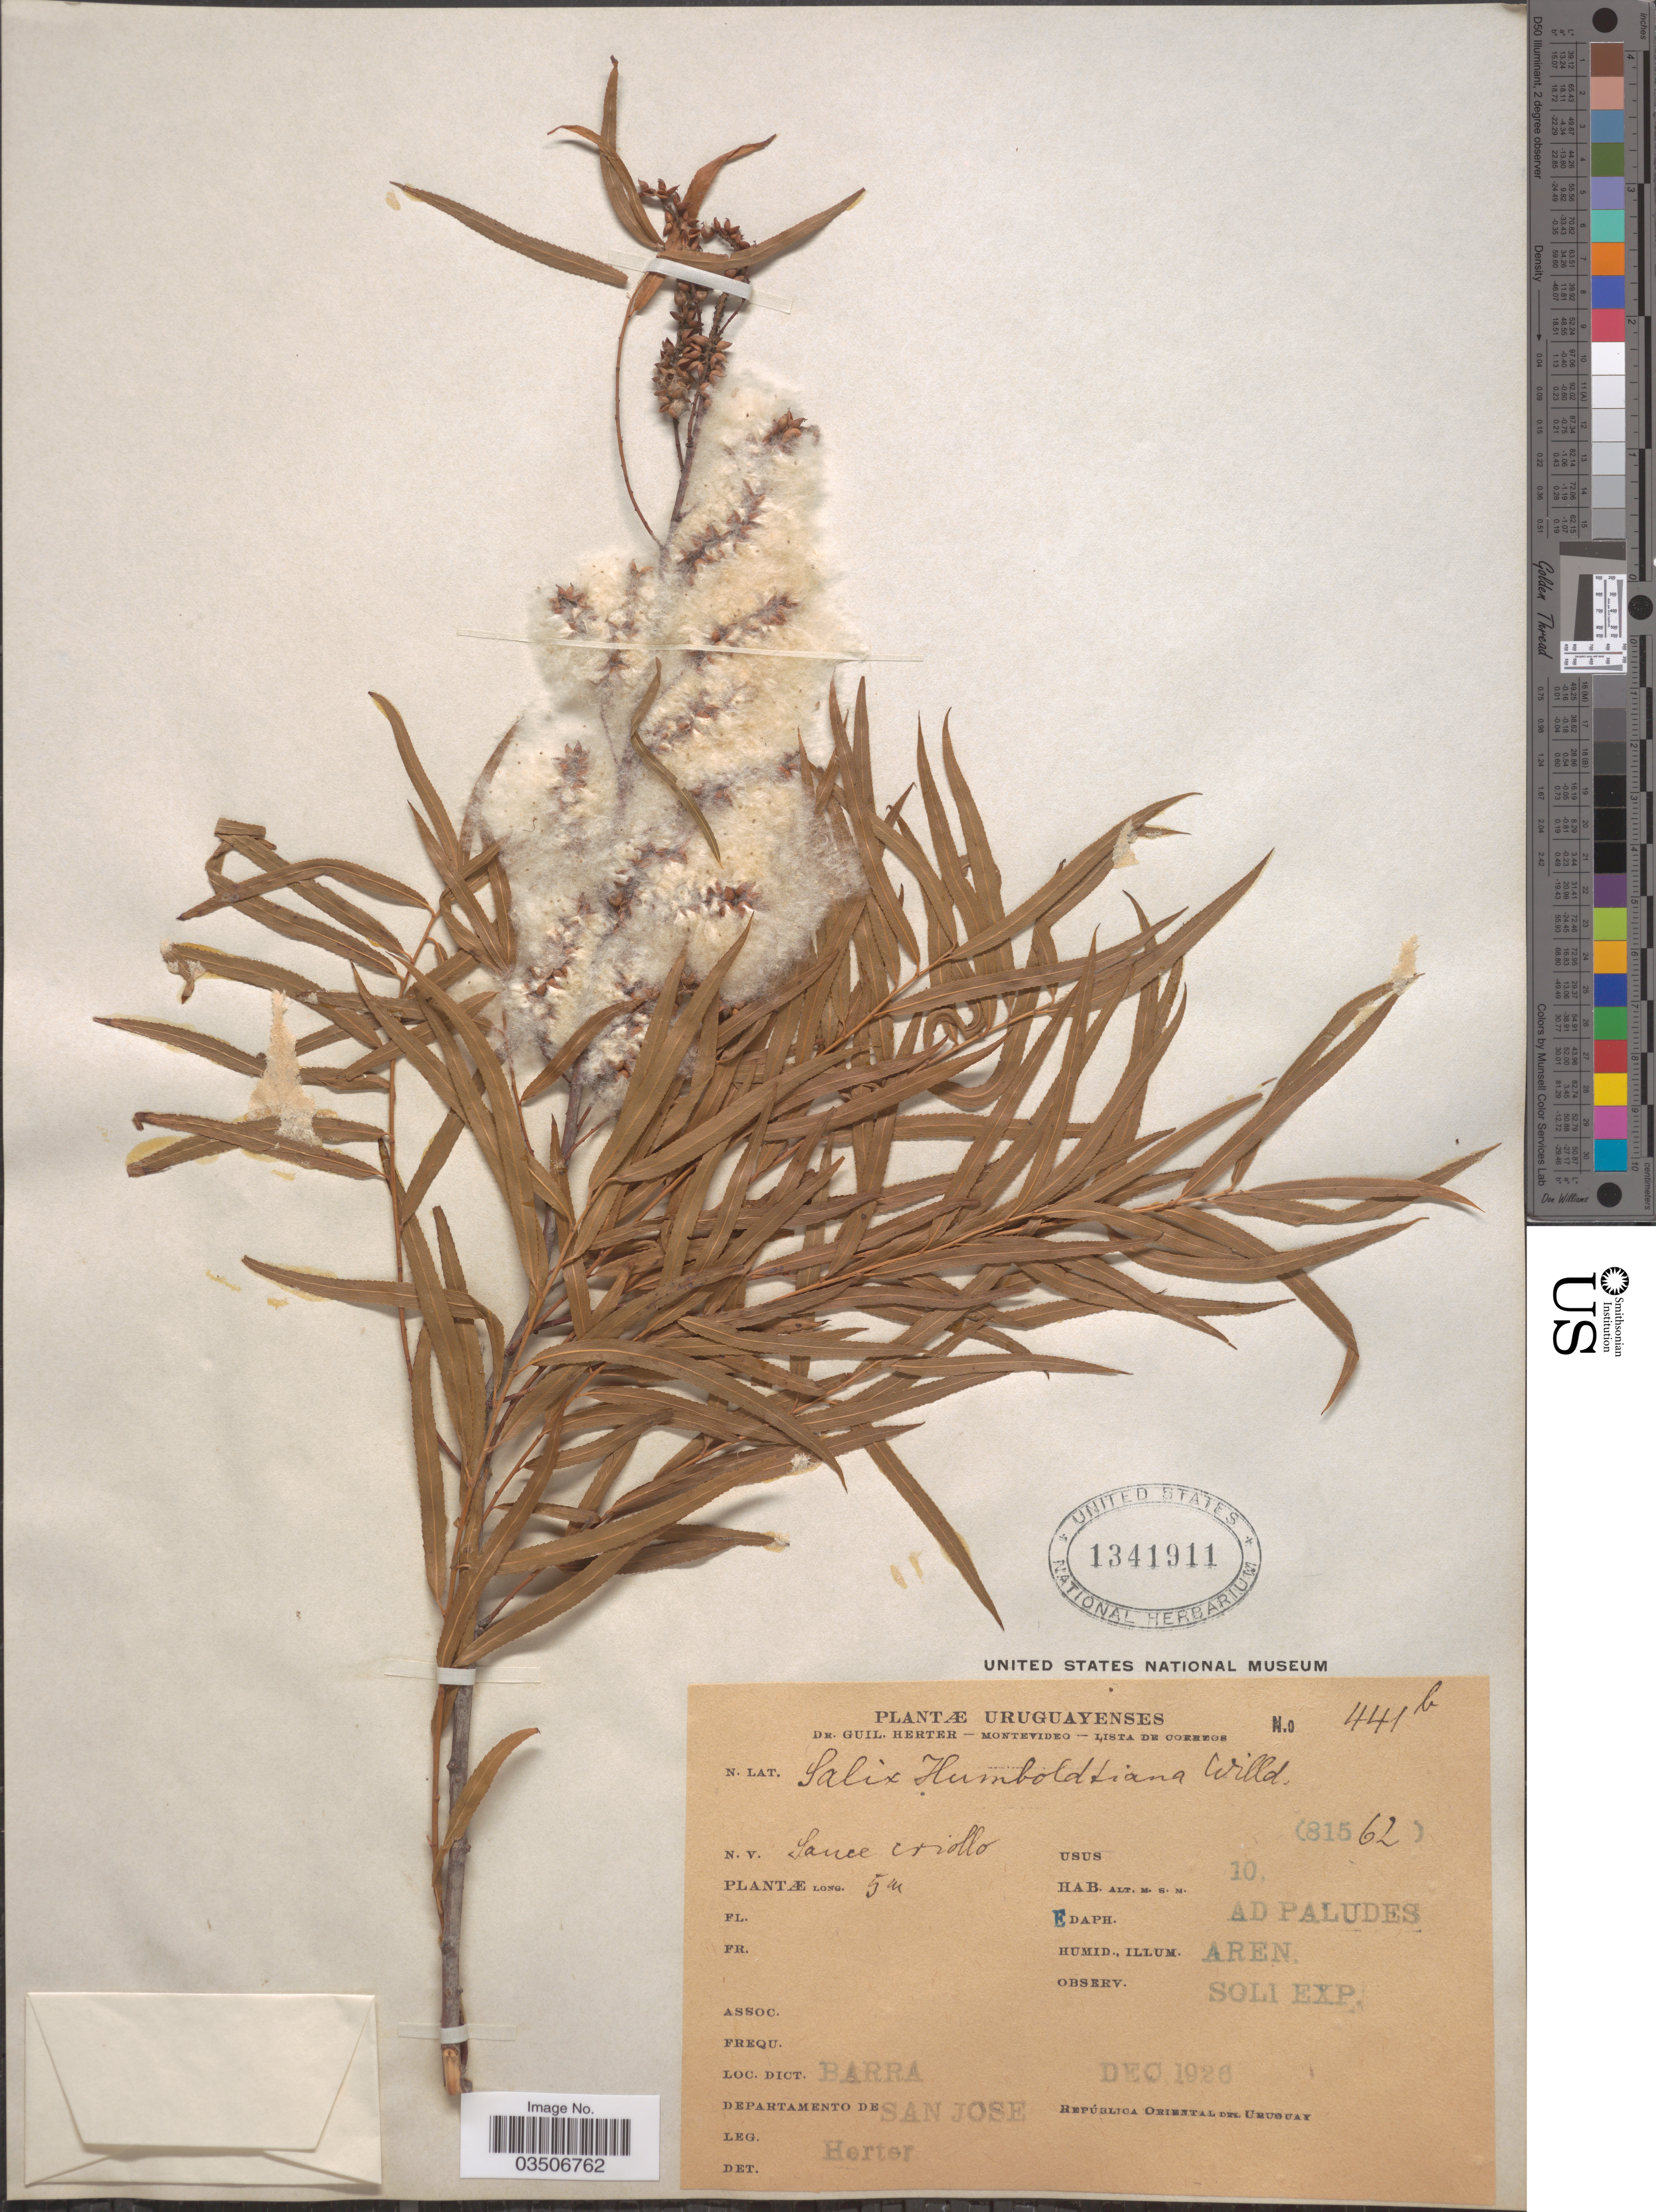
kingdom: Plantae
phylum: Tracheophyta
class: Magnoliopsida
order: Malpighiales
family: Salicaceae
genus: Salix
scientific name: Salix humboldtiana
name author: Willd.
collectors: G. Herter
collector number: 441b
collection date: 1926-12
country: Uruguay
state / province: San Jose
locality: Dict. Barra. Departamento de San Jose. República Oriental del Uruguay.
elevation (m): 10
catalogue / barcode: US 1341911